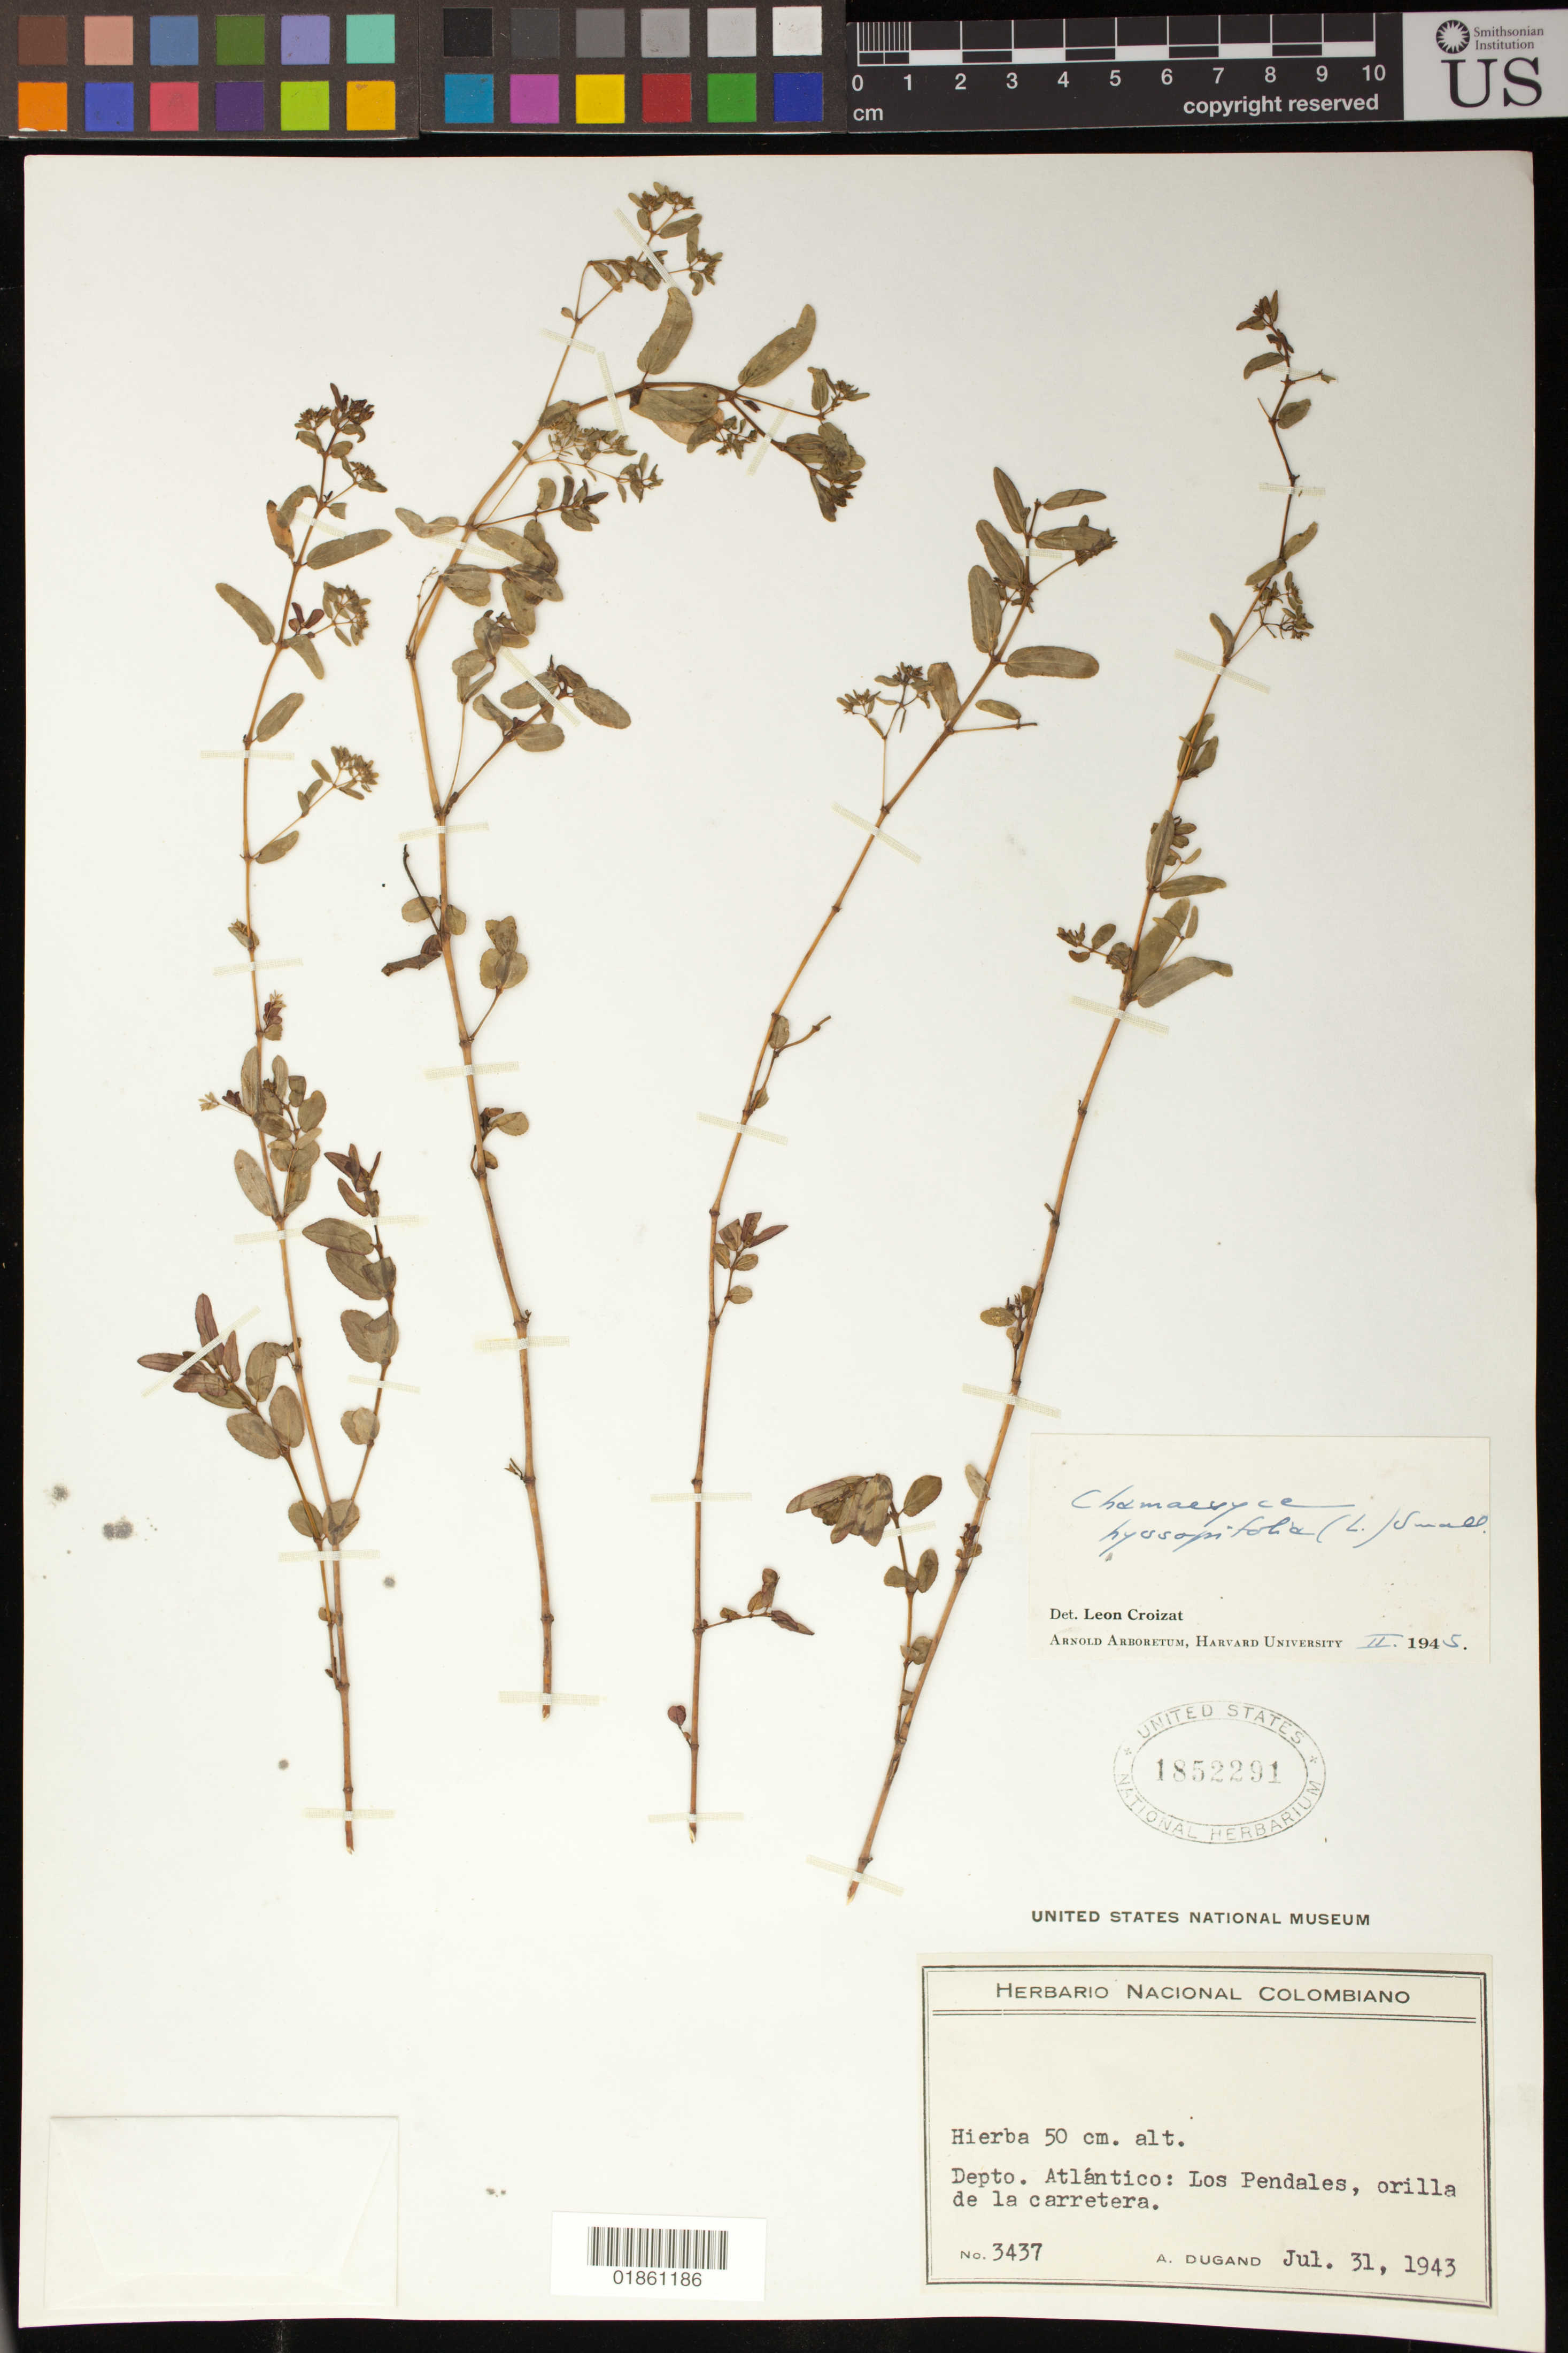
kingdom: Plantae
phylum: Tracheophyta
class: Magnoliopsida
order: Malpighiales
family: Euphorbiaceae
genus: Euphorbia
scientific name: Euphorbia hyssopifolia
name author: L.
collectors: A. Dugand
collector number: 3437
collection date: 1943-07-31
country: Colombia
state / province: Atlántico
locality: Los Pendales, orilla de la carretera.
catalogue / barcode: US 1852291